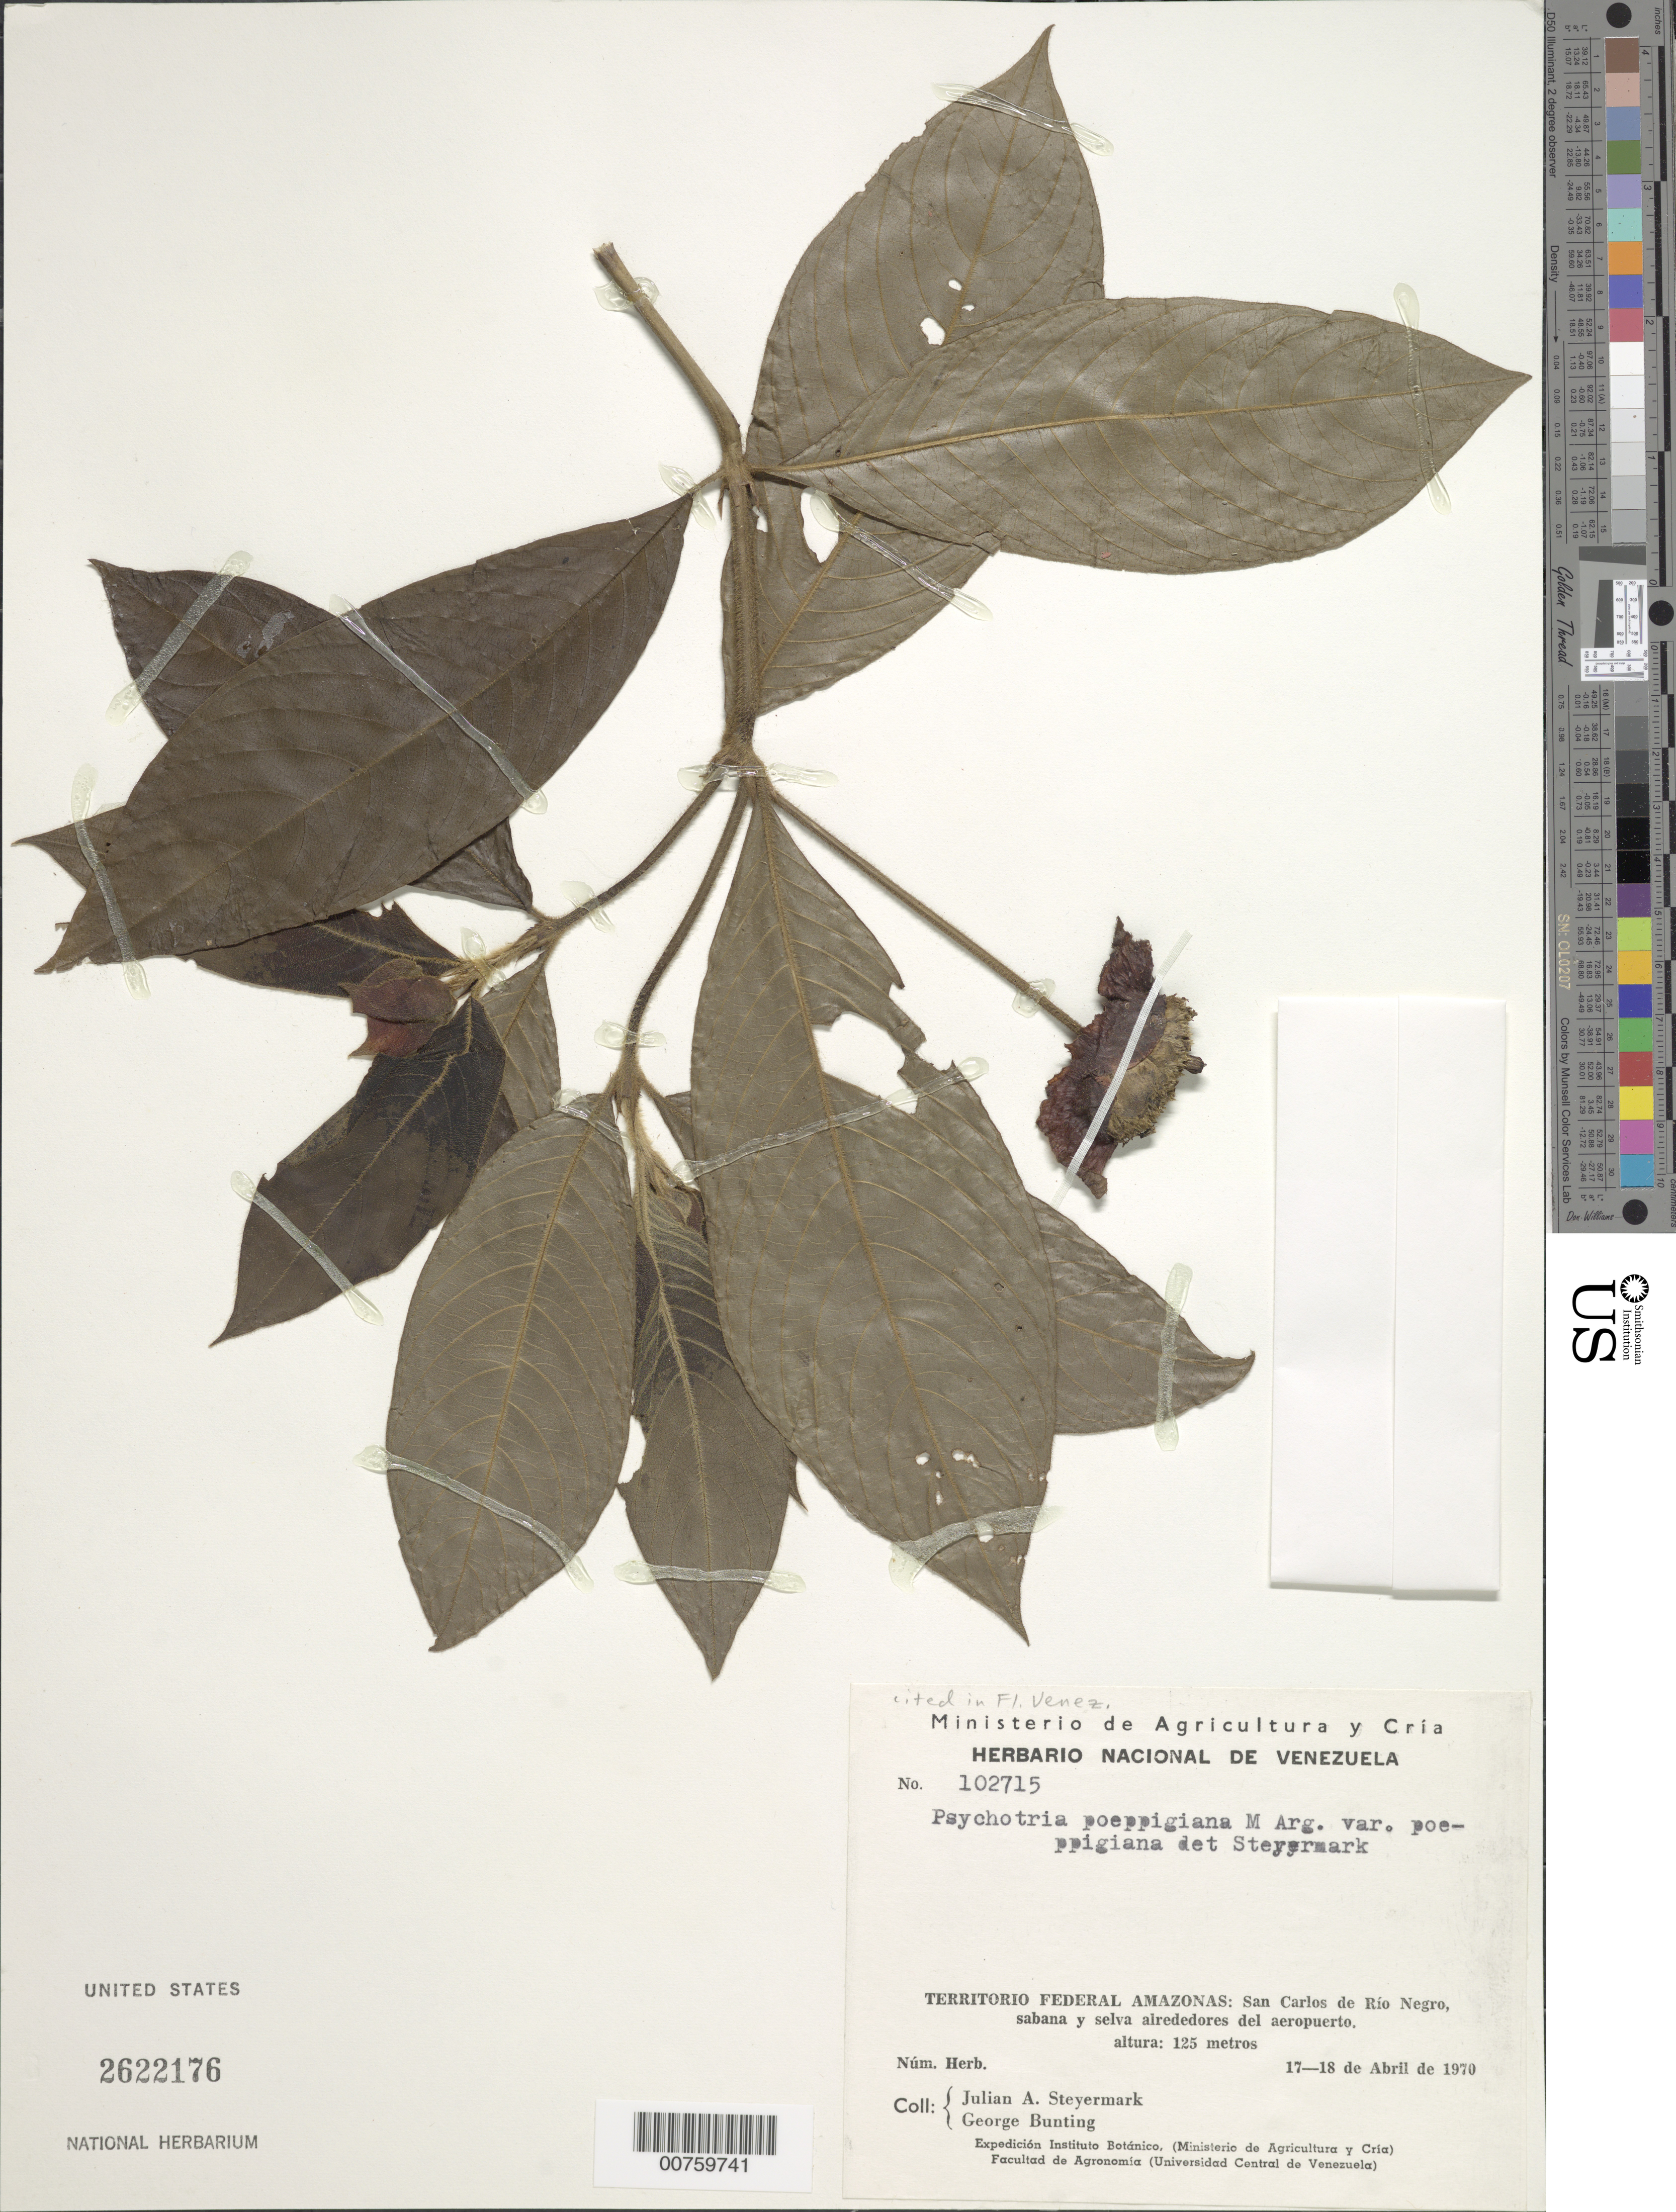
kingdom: Plantae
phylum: Tracheophyta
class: Magnoliopsida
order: Gentianales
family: Rubiaceae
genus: Psychotria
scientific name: Psychotria poeppigiana var. poeppigiana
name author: Müll. Arg.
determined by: Steyermark, Julian A., (VEN)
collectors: J. Steyermark & G. S. Bunting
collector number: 102715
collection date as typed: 17-Apr-70 to 18-Apr-70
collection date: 1970-04-17/1970-04-18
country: Venezuela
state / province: Amazonas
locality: San Carlos de Río Negro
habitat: Savanna and forest, outskirts of airport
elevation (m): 125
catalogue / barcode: US 2622176